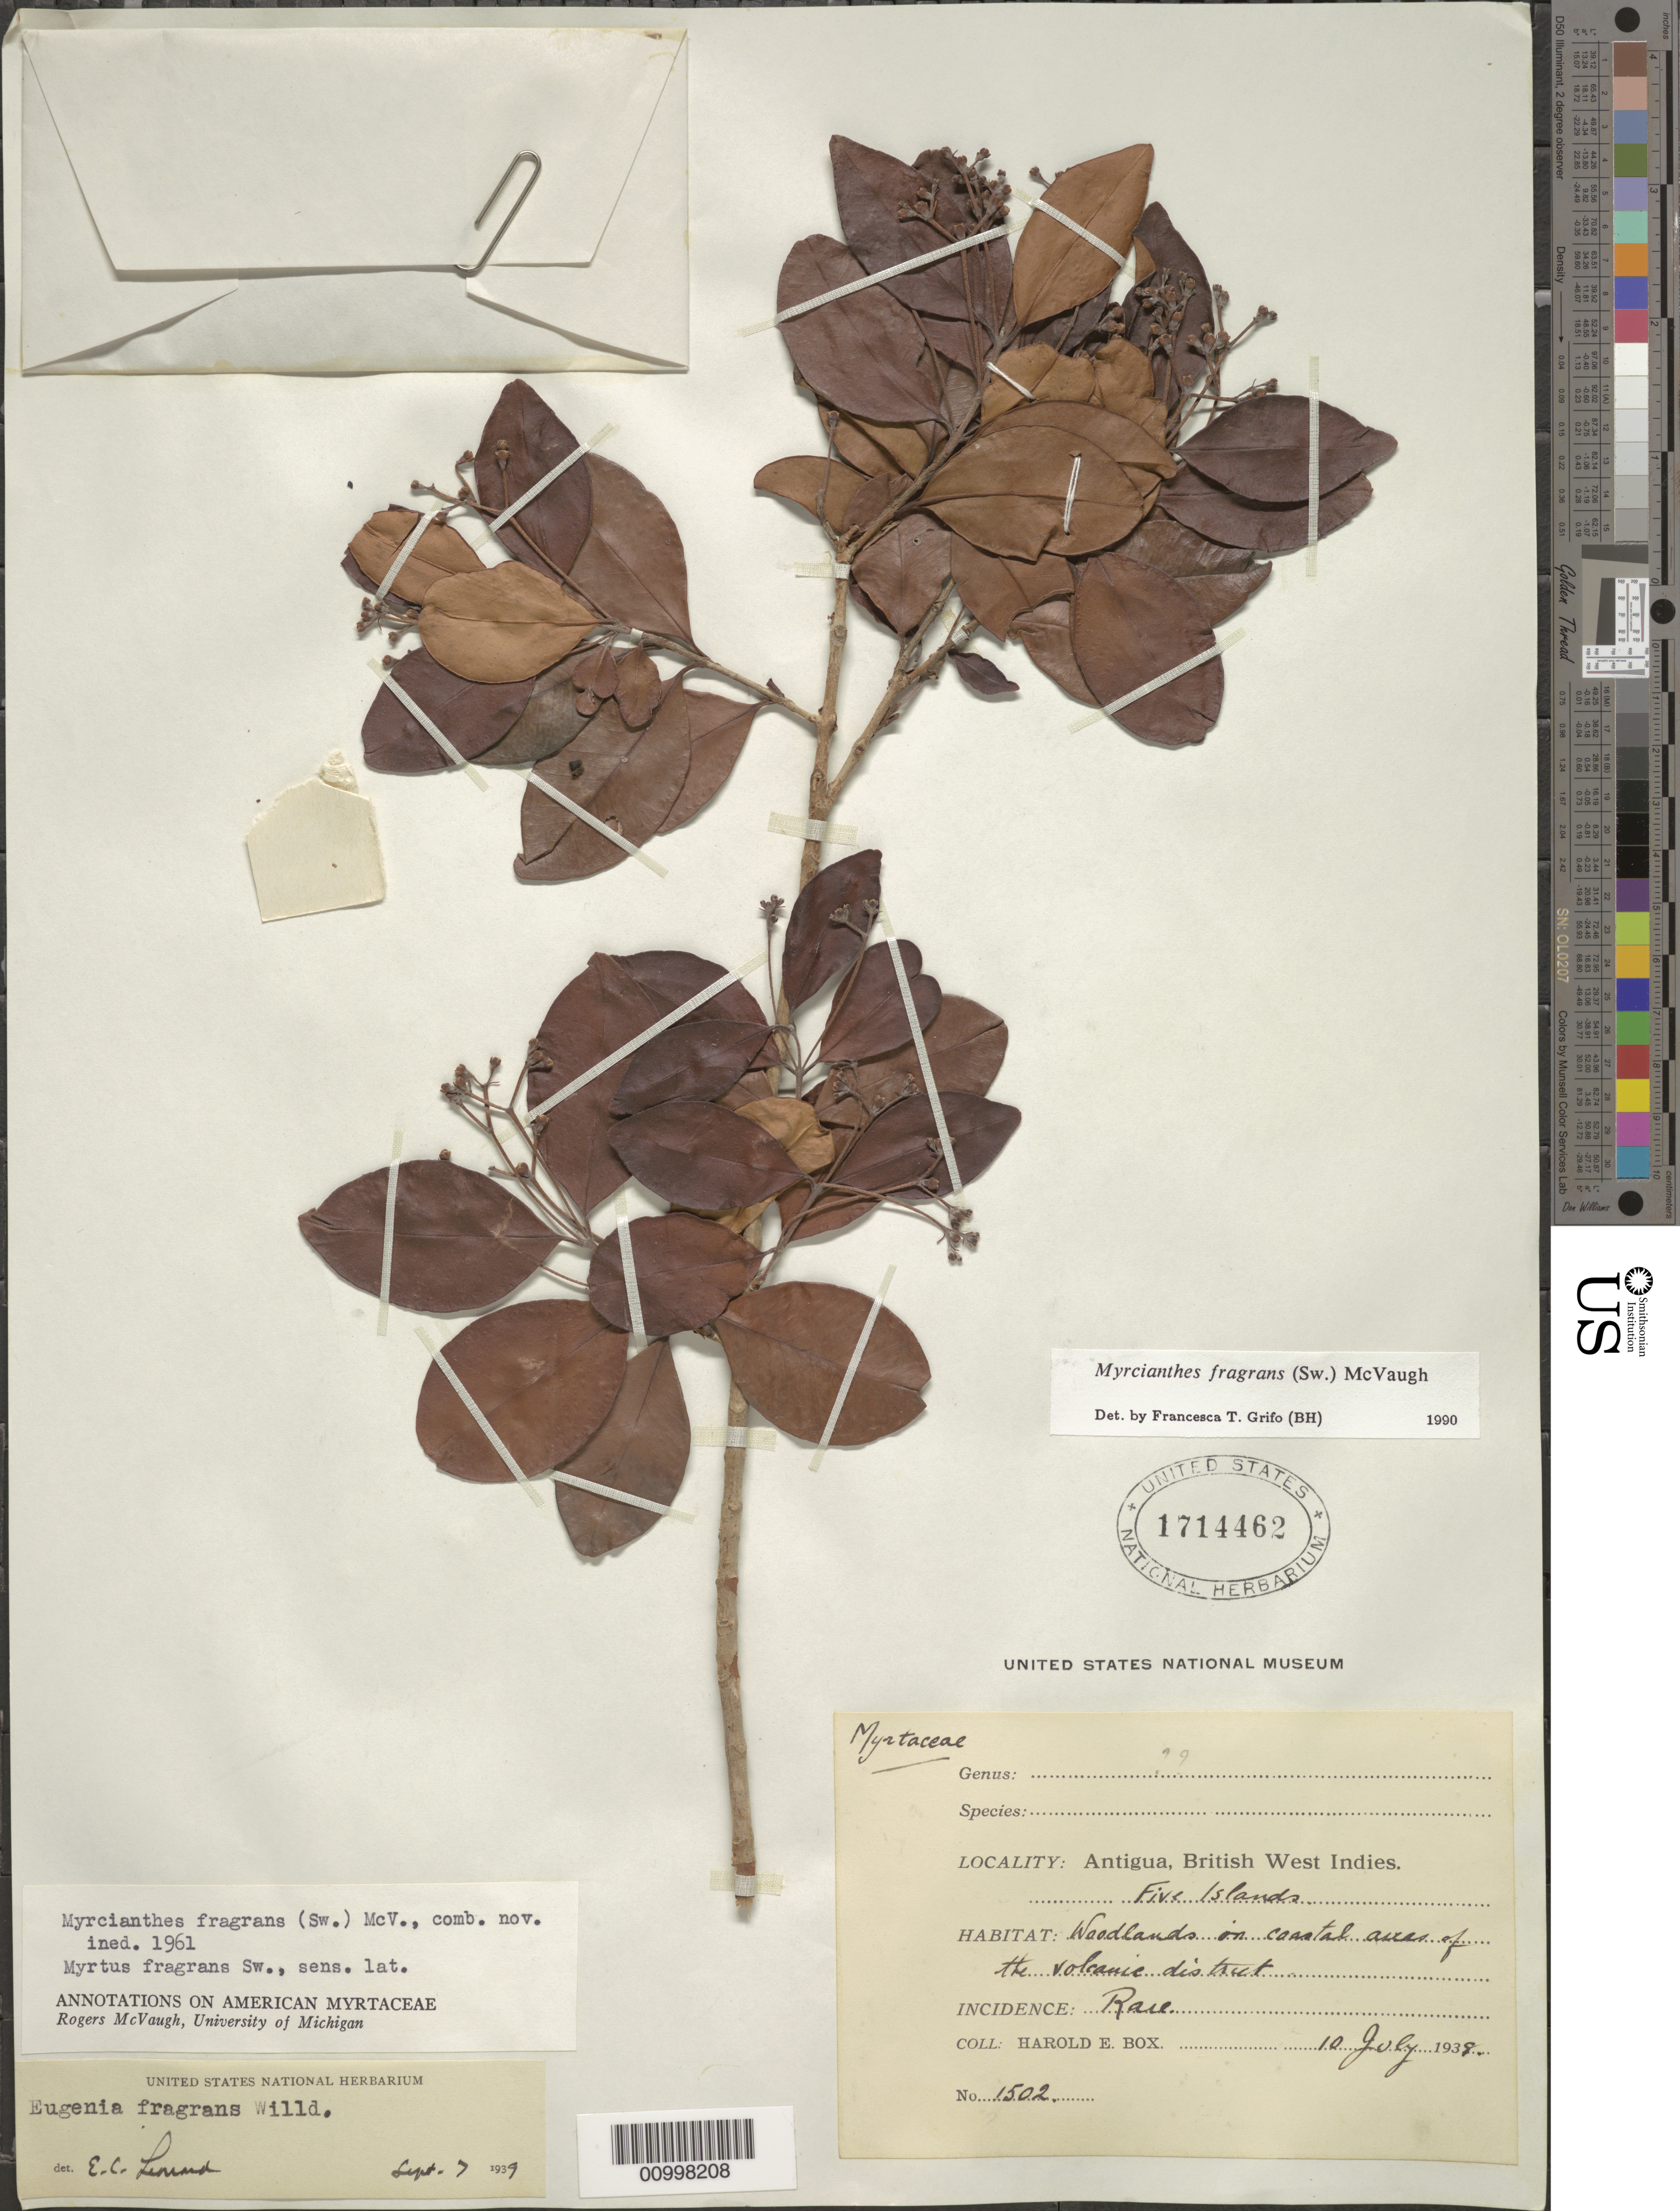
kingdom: Plantae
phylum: Tracheophyta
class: Magnoliopsida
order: Myrtales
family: Myrtaceae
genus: Myrcianthes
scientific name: Myrcianthes fragrans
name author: (Sw.) McVaugh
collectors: H. E. Box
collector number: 1502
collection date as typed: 10 Jul 1938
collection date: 1938-07-10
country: Antigua and Barbuda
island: Antigua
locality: Five Islands. Woodlands in coastal areas of the volcanic district.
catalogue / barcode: US 1714462